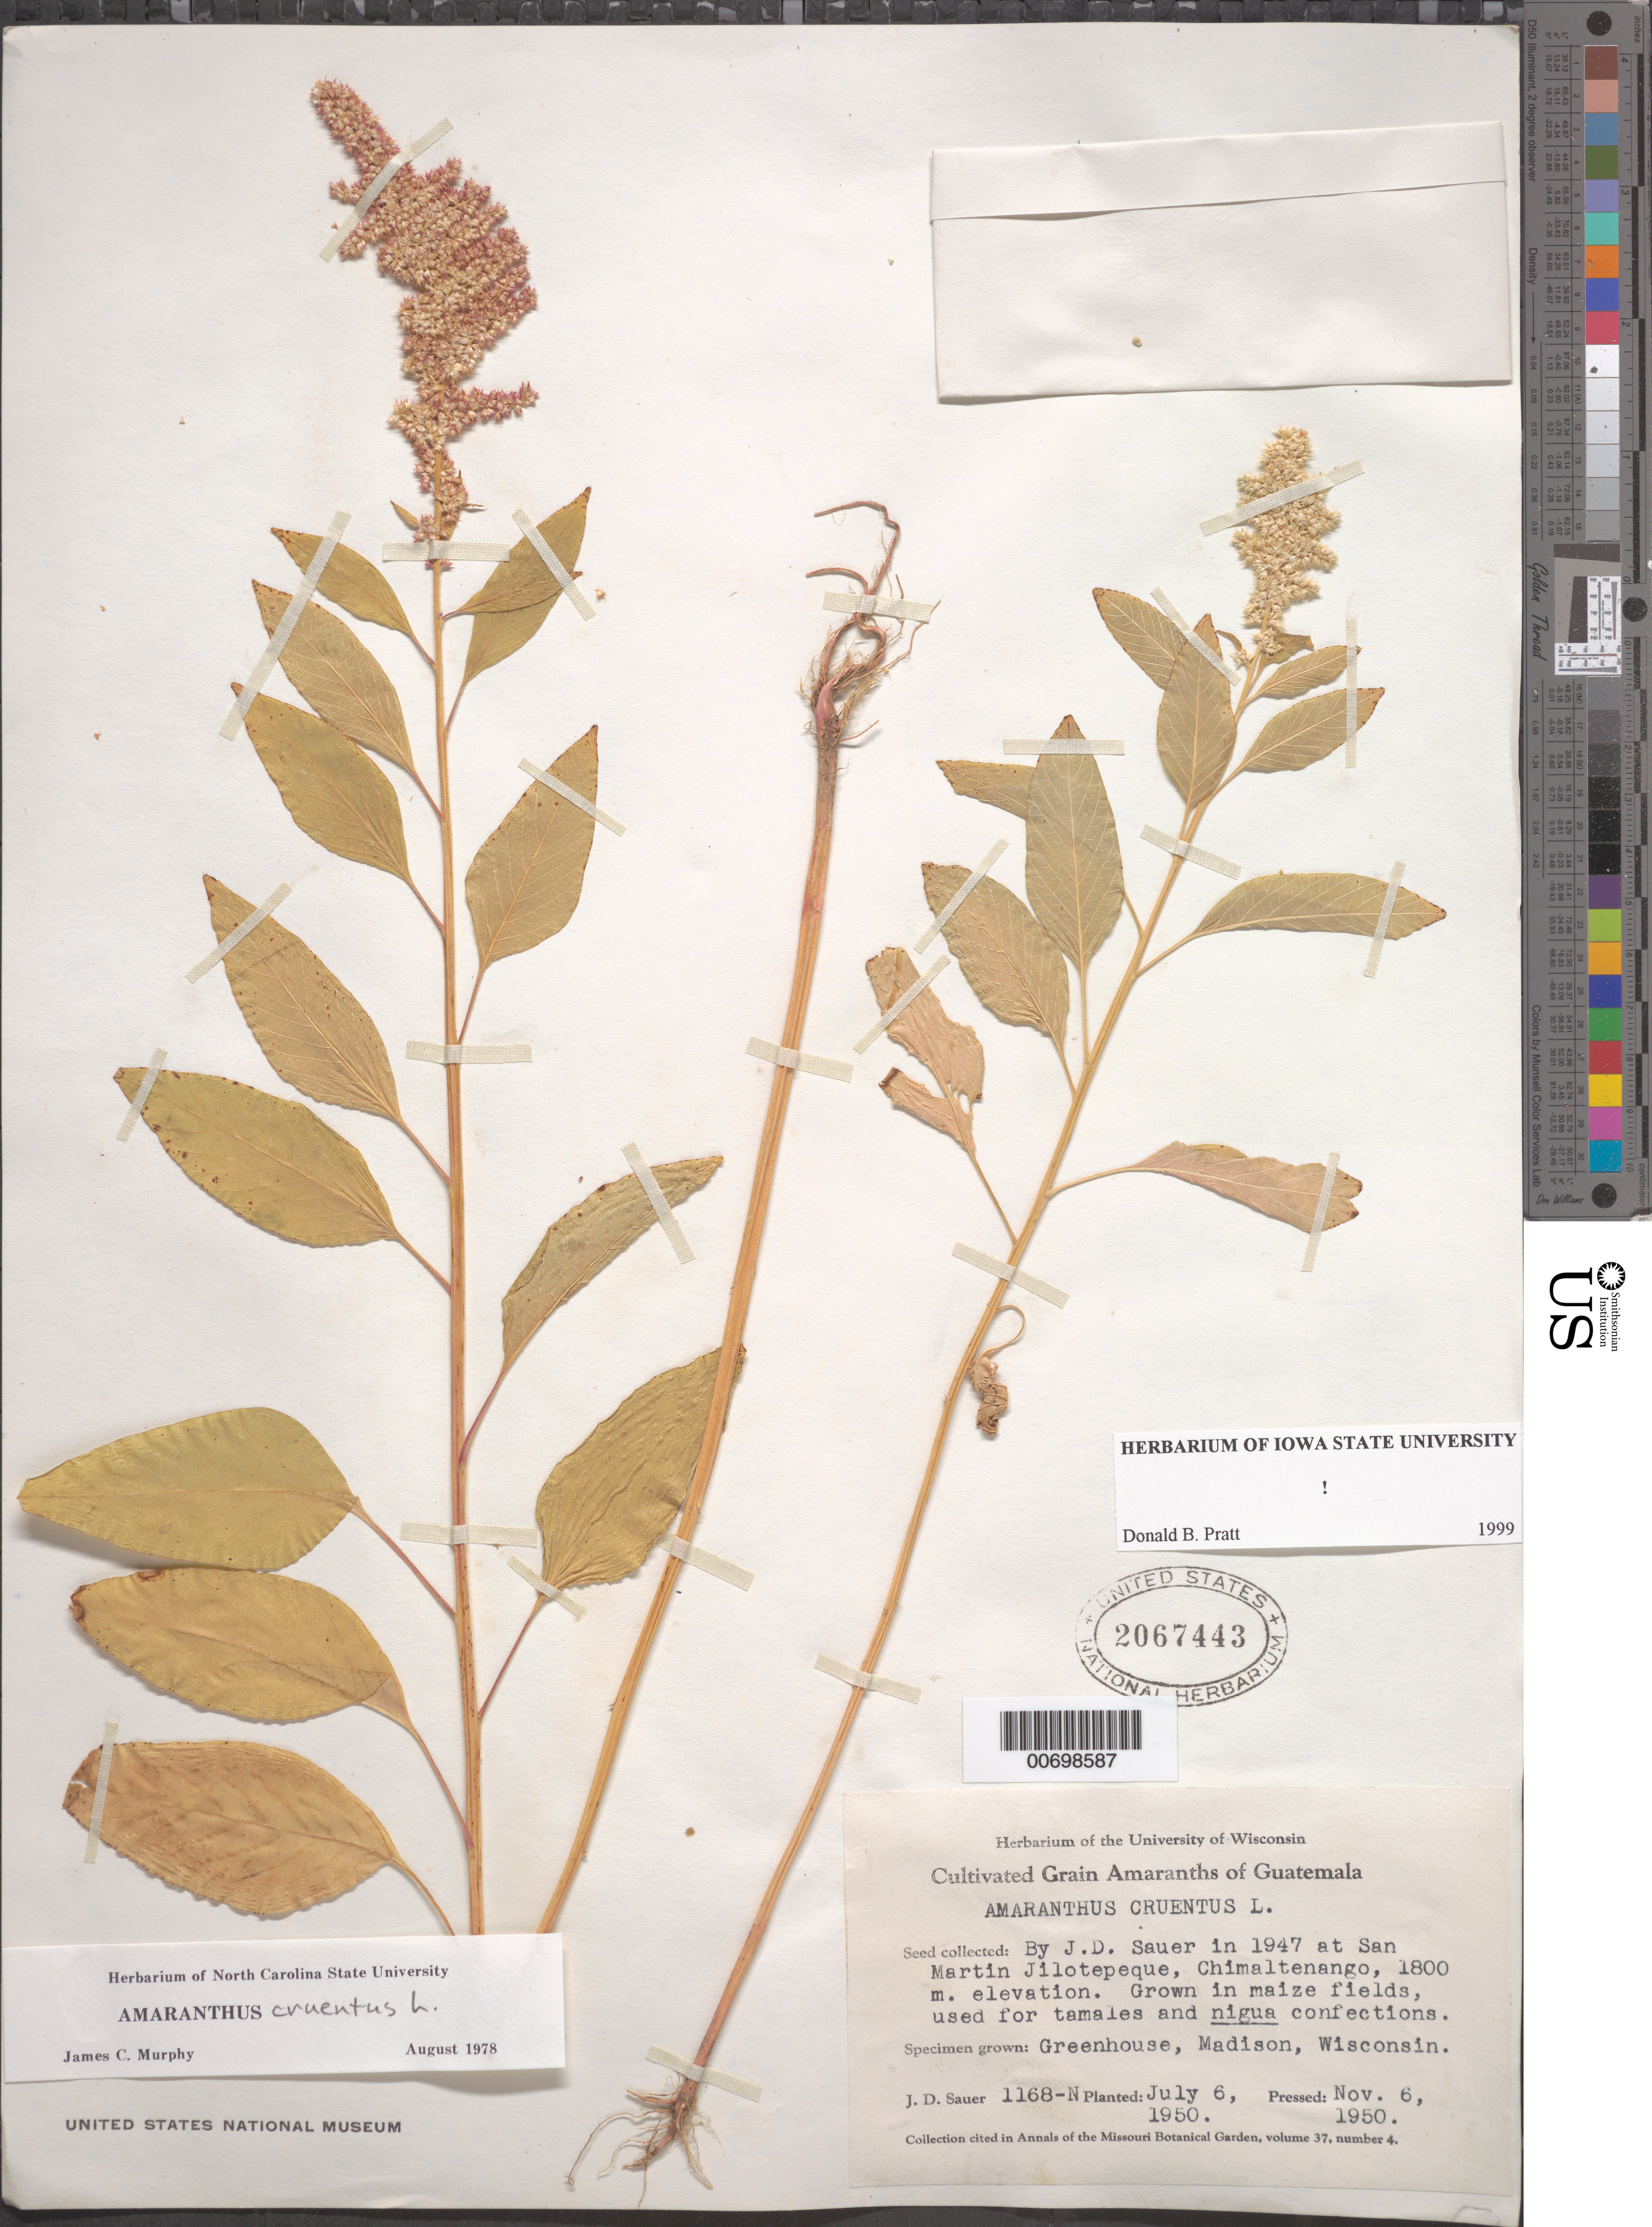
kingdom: Plantae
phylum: Tracheophyta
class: Magnoliopsida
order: Caryophyllales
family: Amaranthaceae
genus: Amaranthus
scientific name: Amaranthus cruentus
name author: L.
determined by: Murphy, J. C.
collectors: J. D. Sauer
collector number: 1168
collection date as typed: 1947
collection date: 1947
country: Guatemala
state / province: Chimaltenango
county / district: San Martin Jilotepeque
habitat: grown in maize fields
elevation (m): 1800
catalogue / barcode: US 2067443